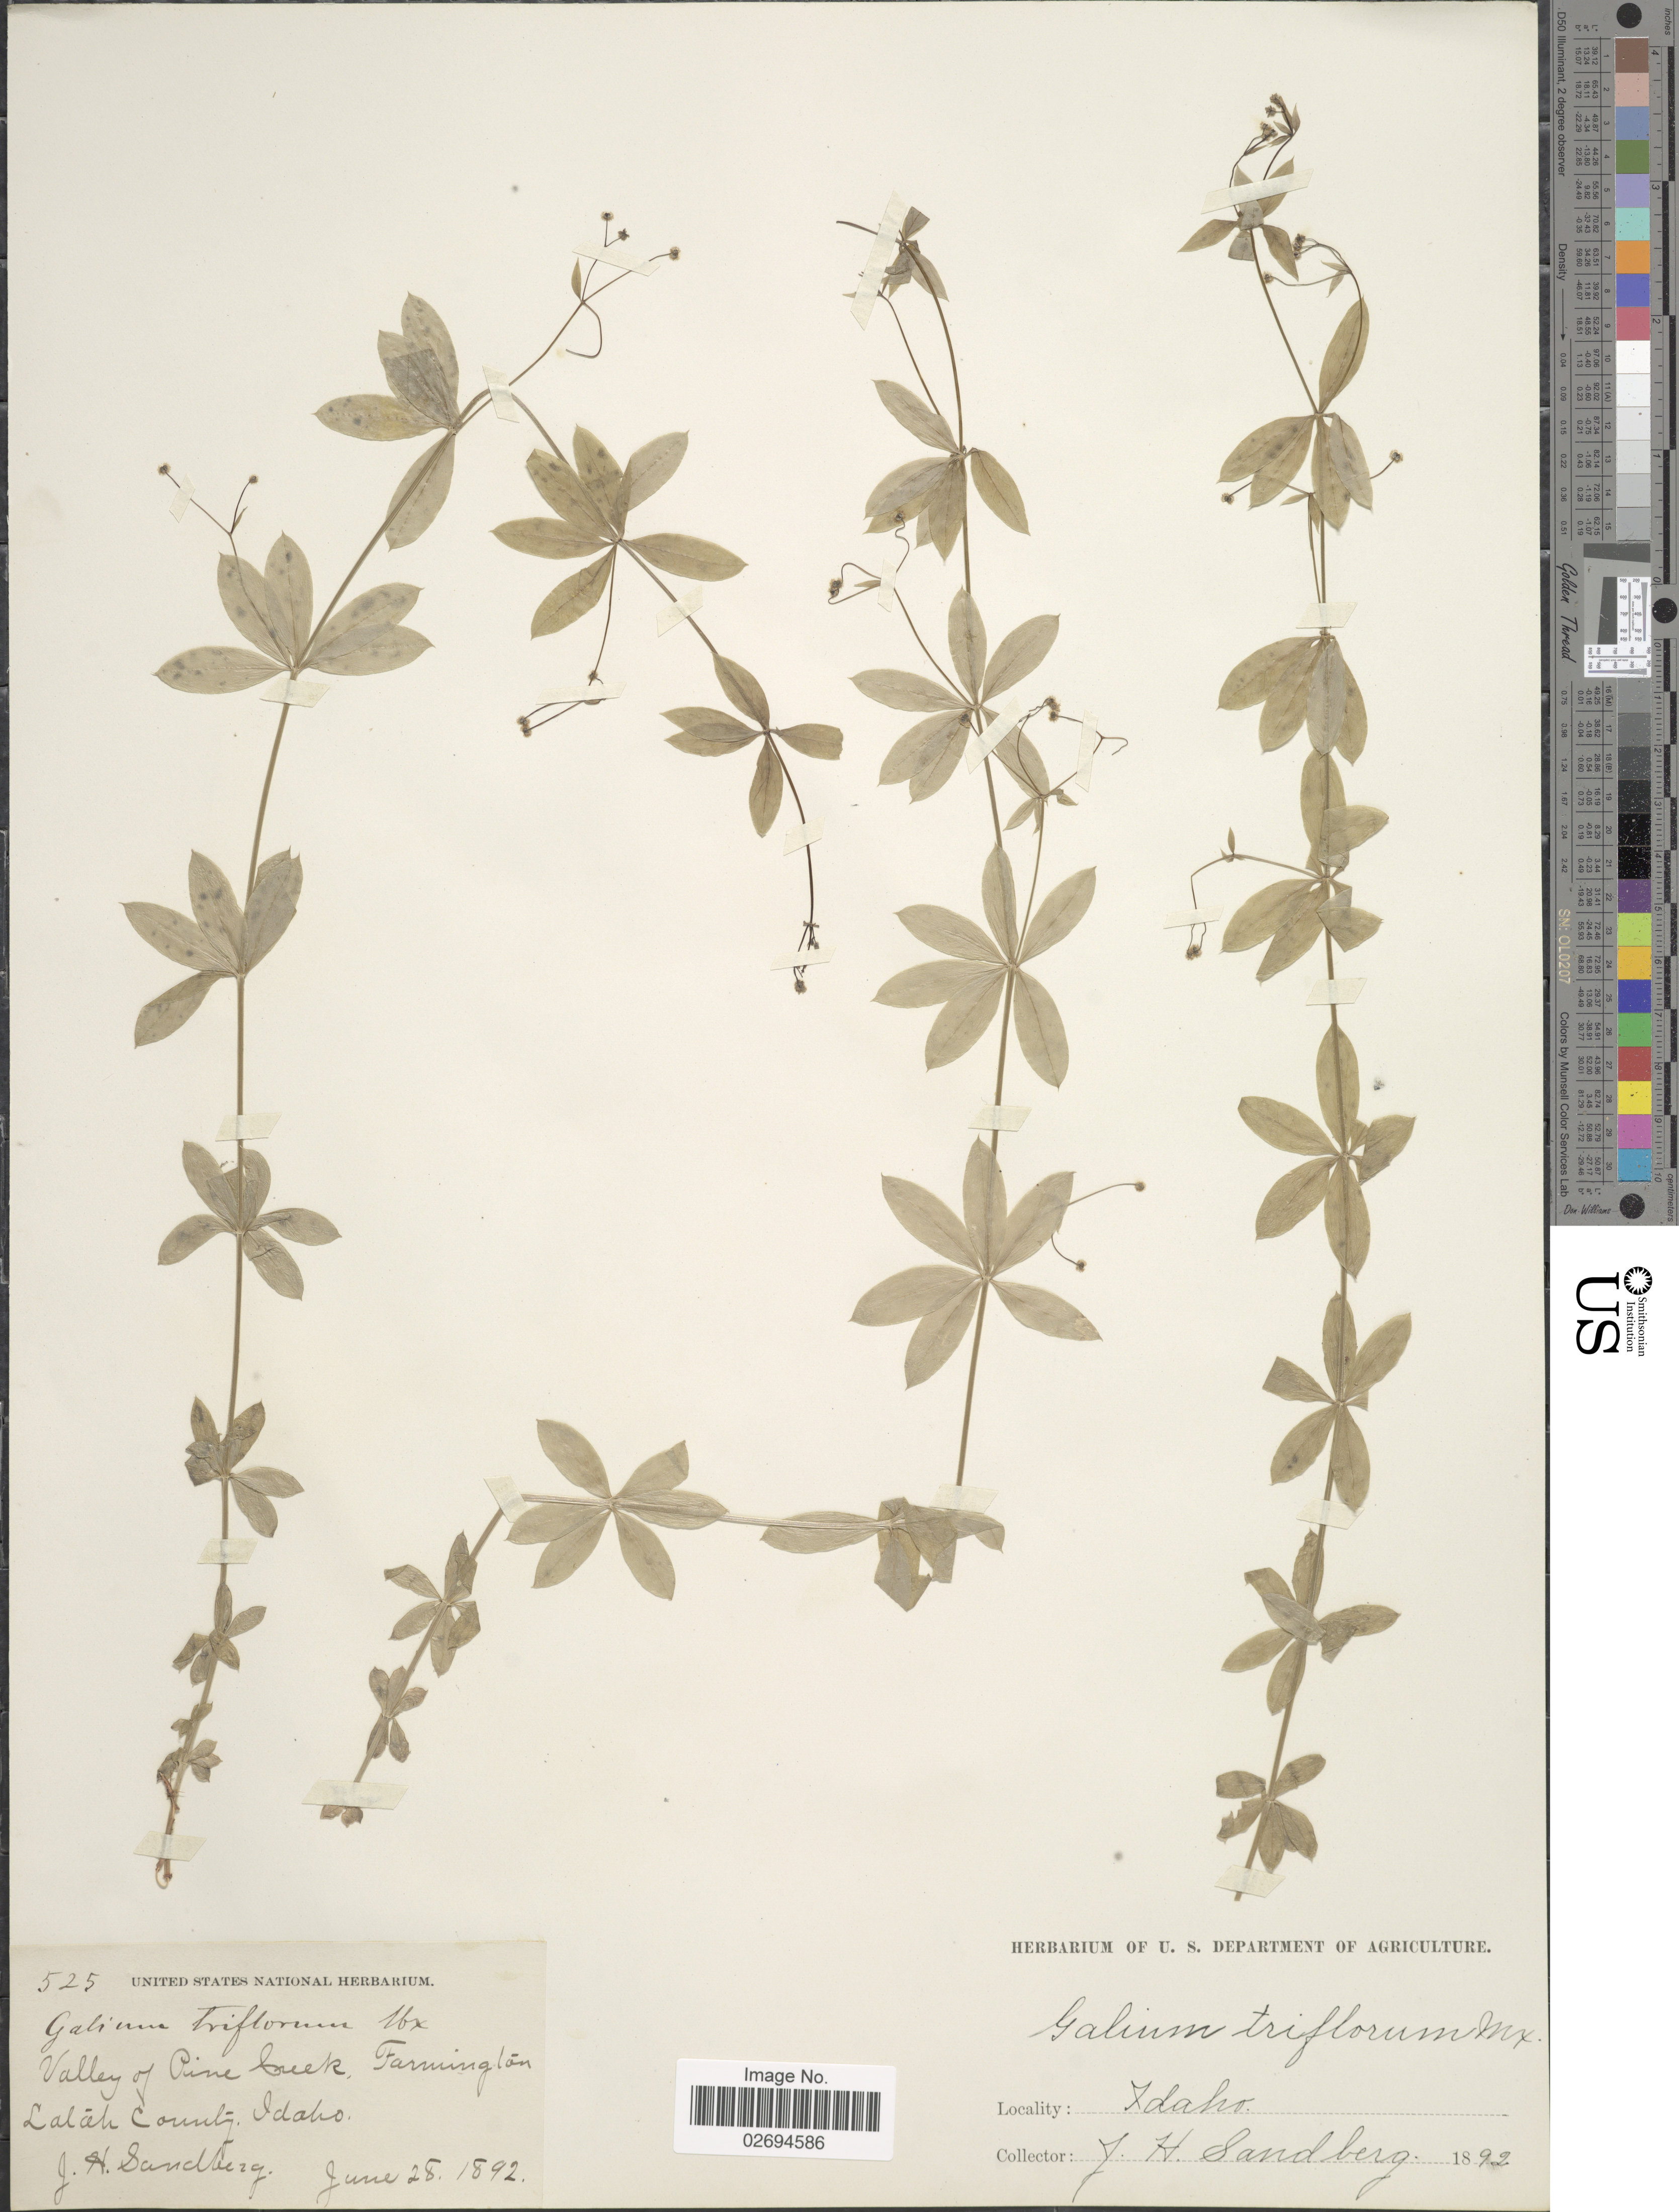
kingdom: Plantae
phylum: Tracheophyta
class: Magnoliopsida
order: Gentianales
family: Rubiaceae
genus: Galium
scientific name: Galium triflorum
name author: Michx.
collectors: J. M. Holzinger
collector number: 525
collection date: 1892-06-28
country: United States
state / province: Idaho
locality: Valley of Pine Creek. Farmington. Latah County